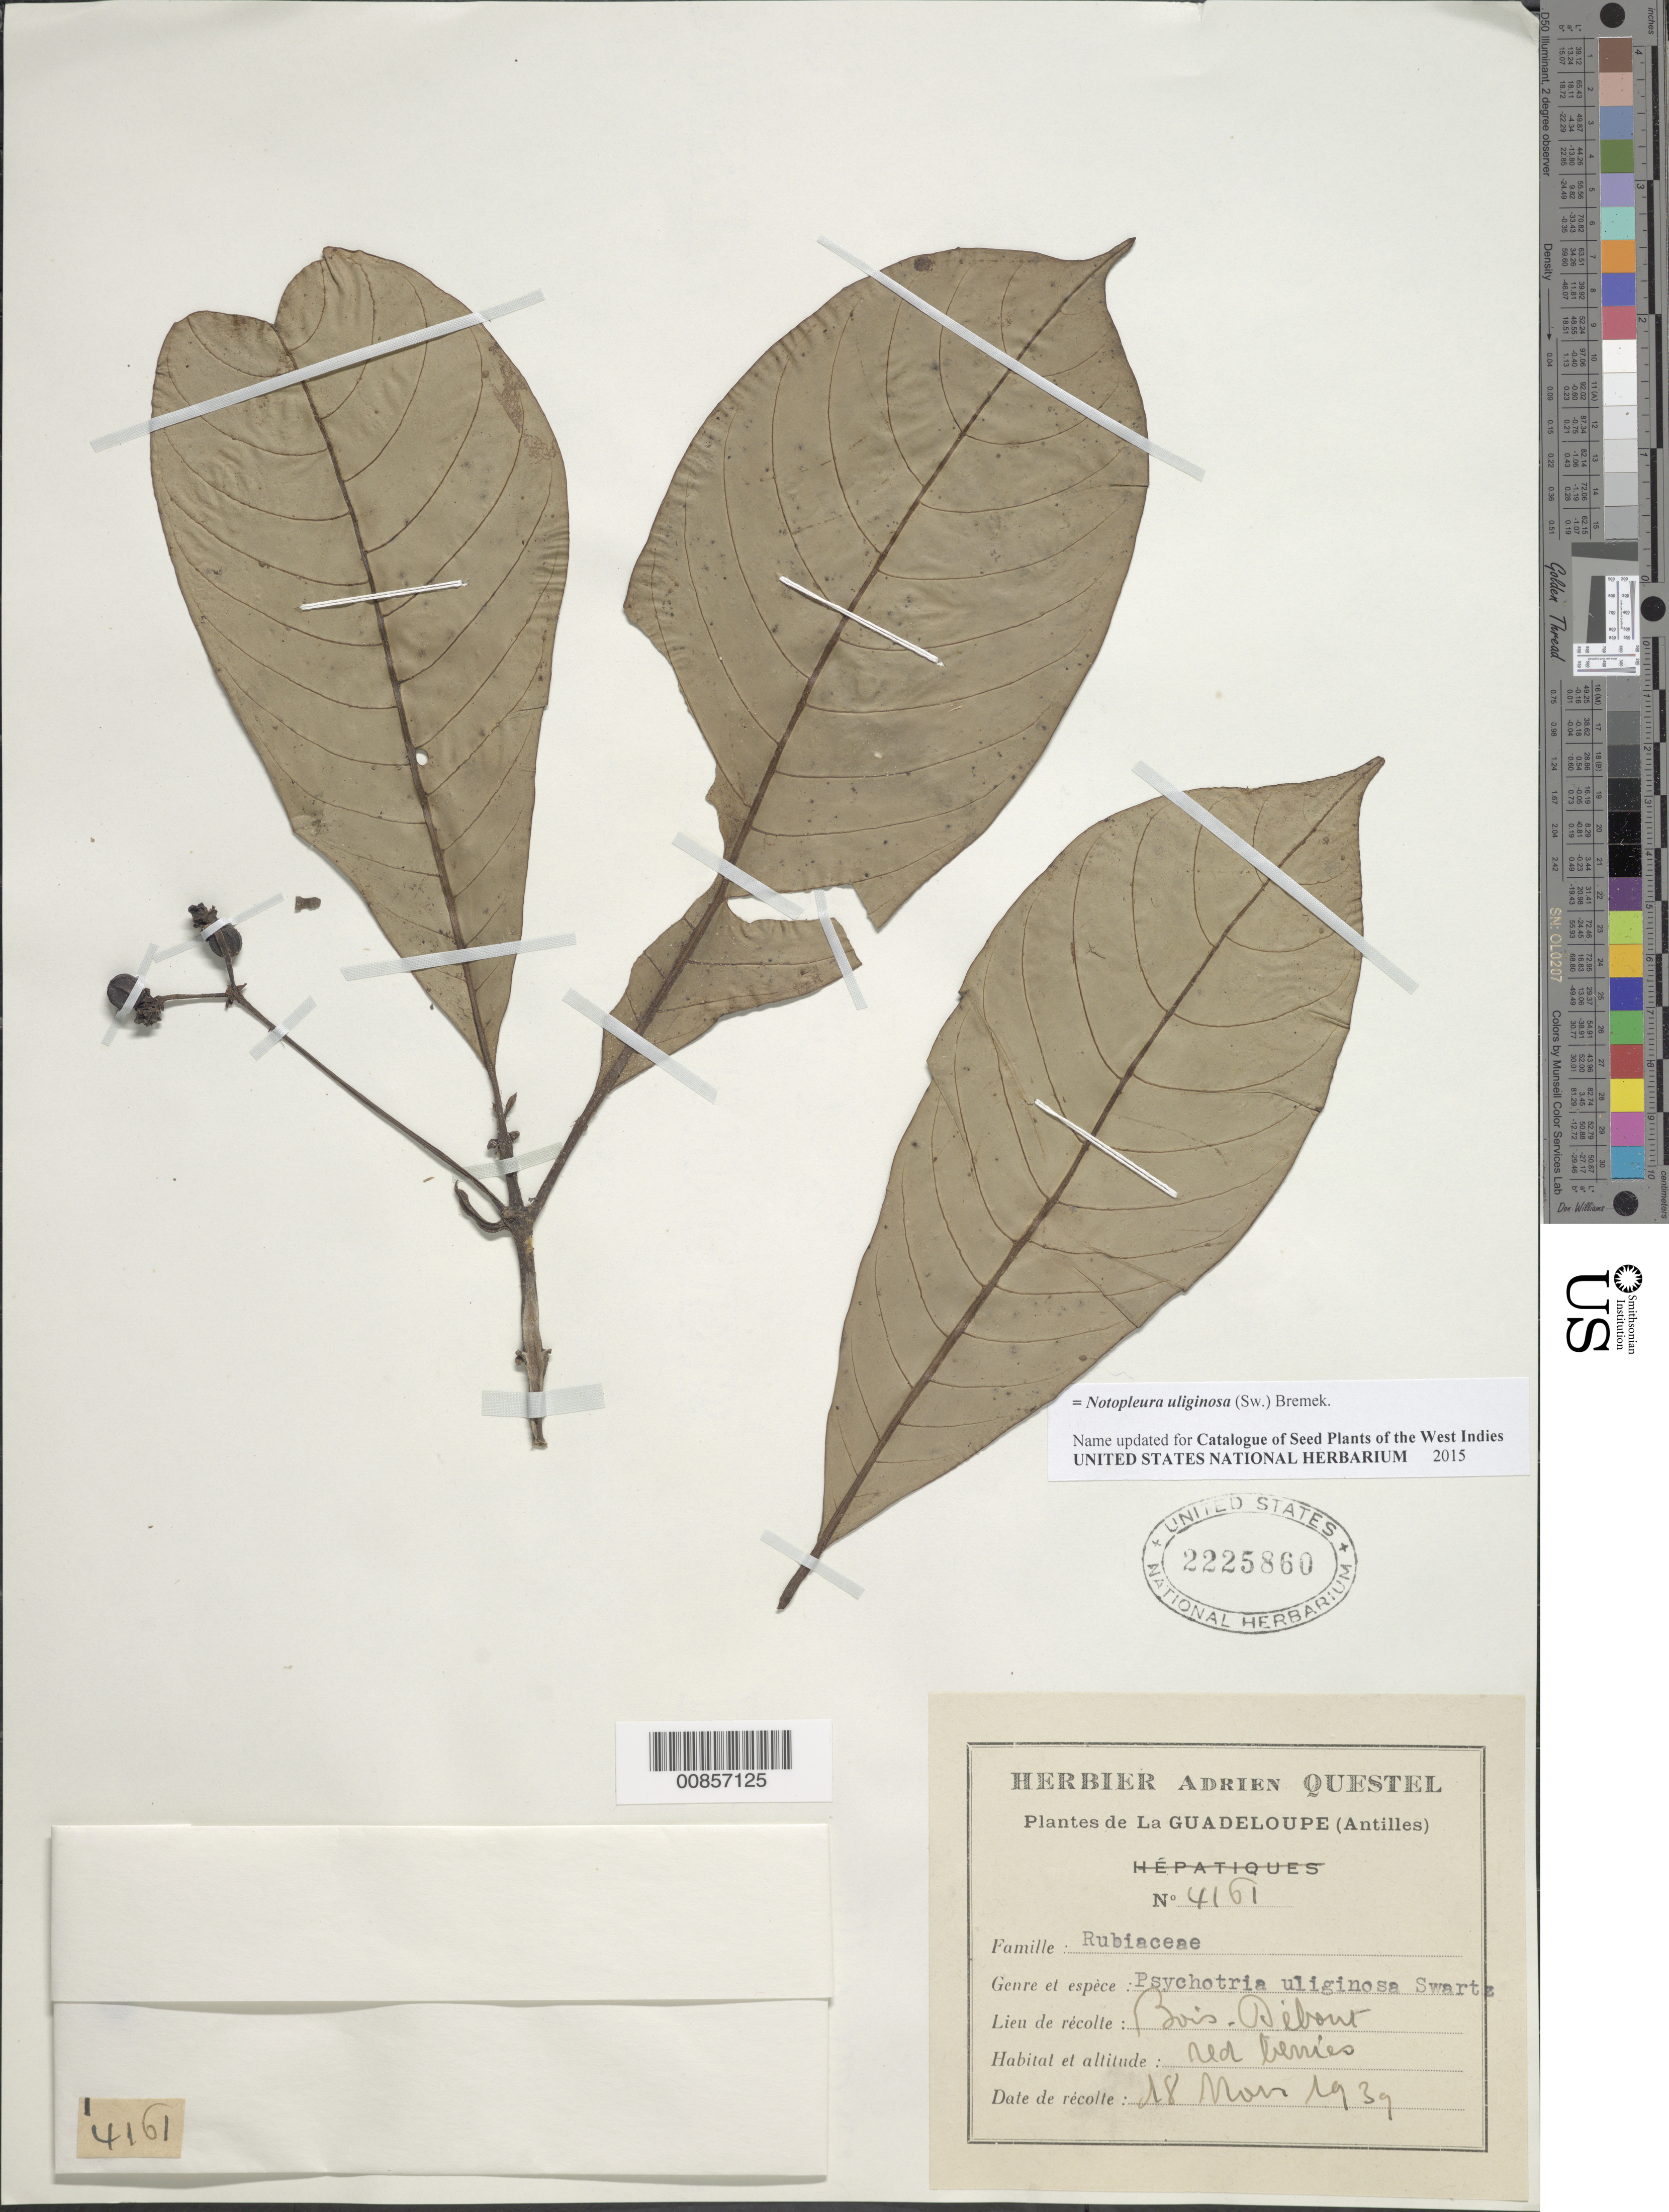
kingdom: Plantae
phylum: Tracheophyta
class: Magnoliopsida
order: Gentianales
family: Rubiaceae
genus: Notopleura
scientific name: Notopleura uliginosa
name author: (Sw.) Bremek.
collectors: A. Questel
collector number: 4161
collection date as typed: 18 Mar 1939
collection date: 1939-03-18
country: Guadeloupe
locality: Bois-Debont (sp?)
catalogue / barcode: US 2225860